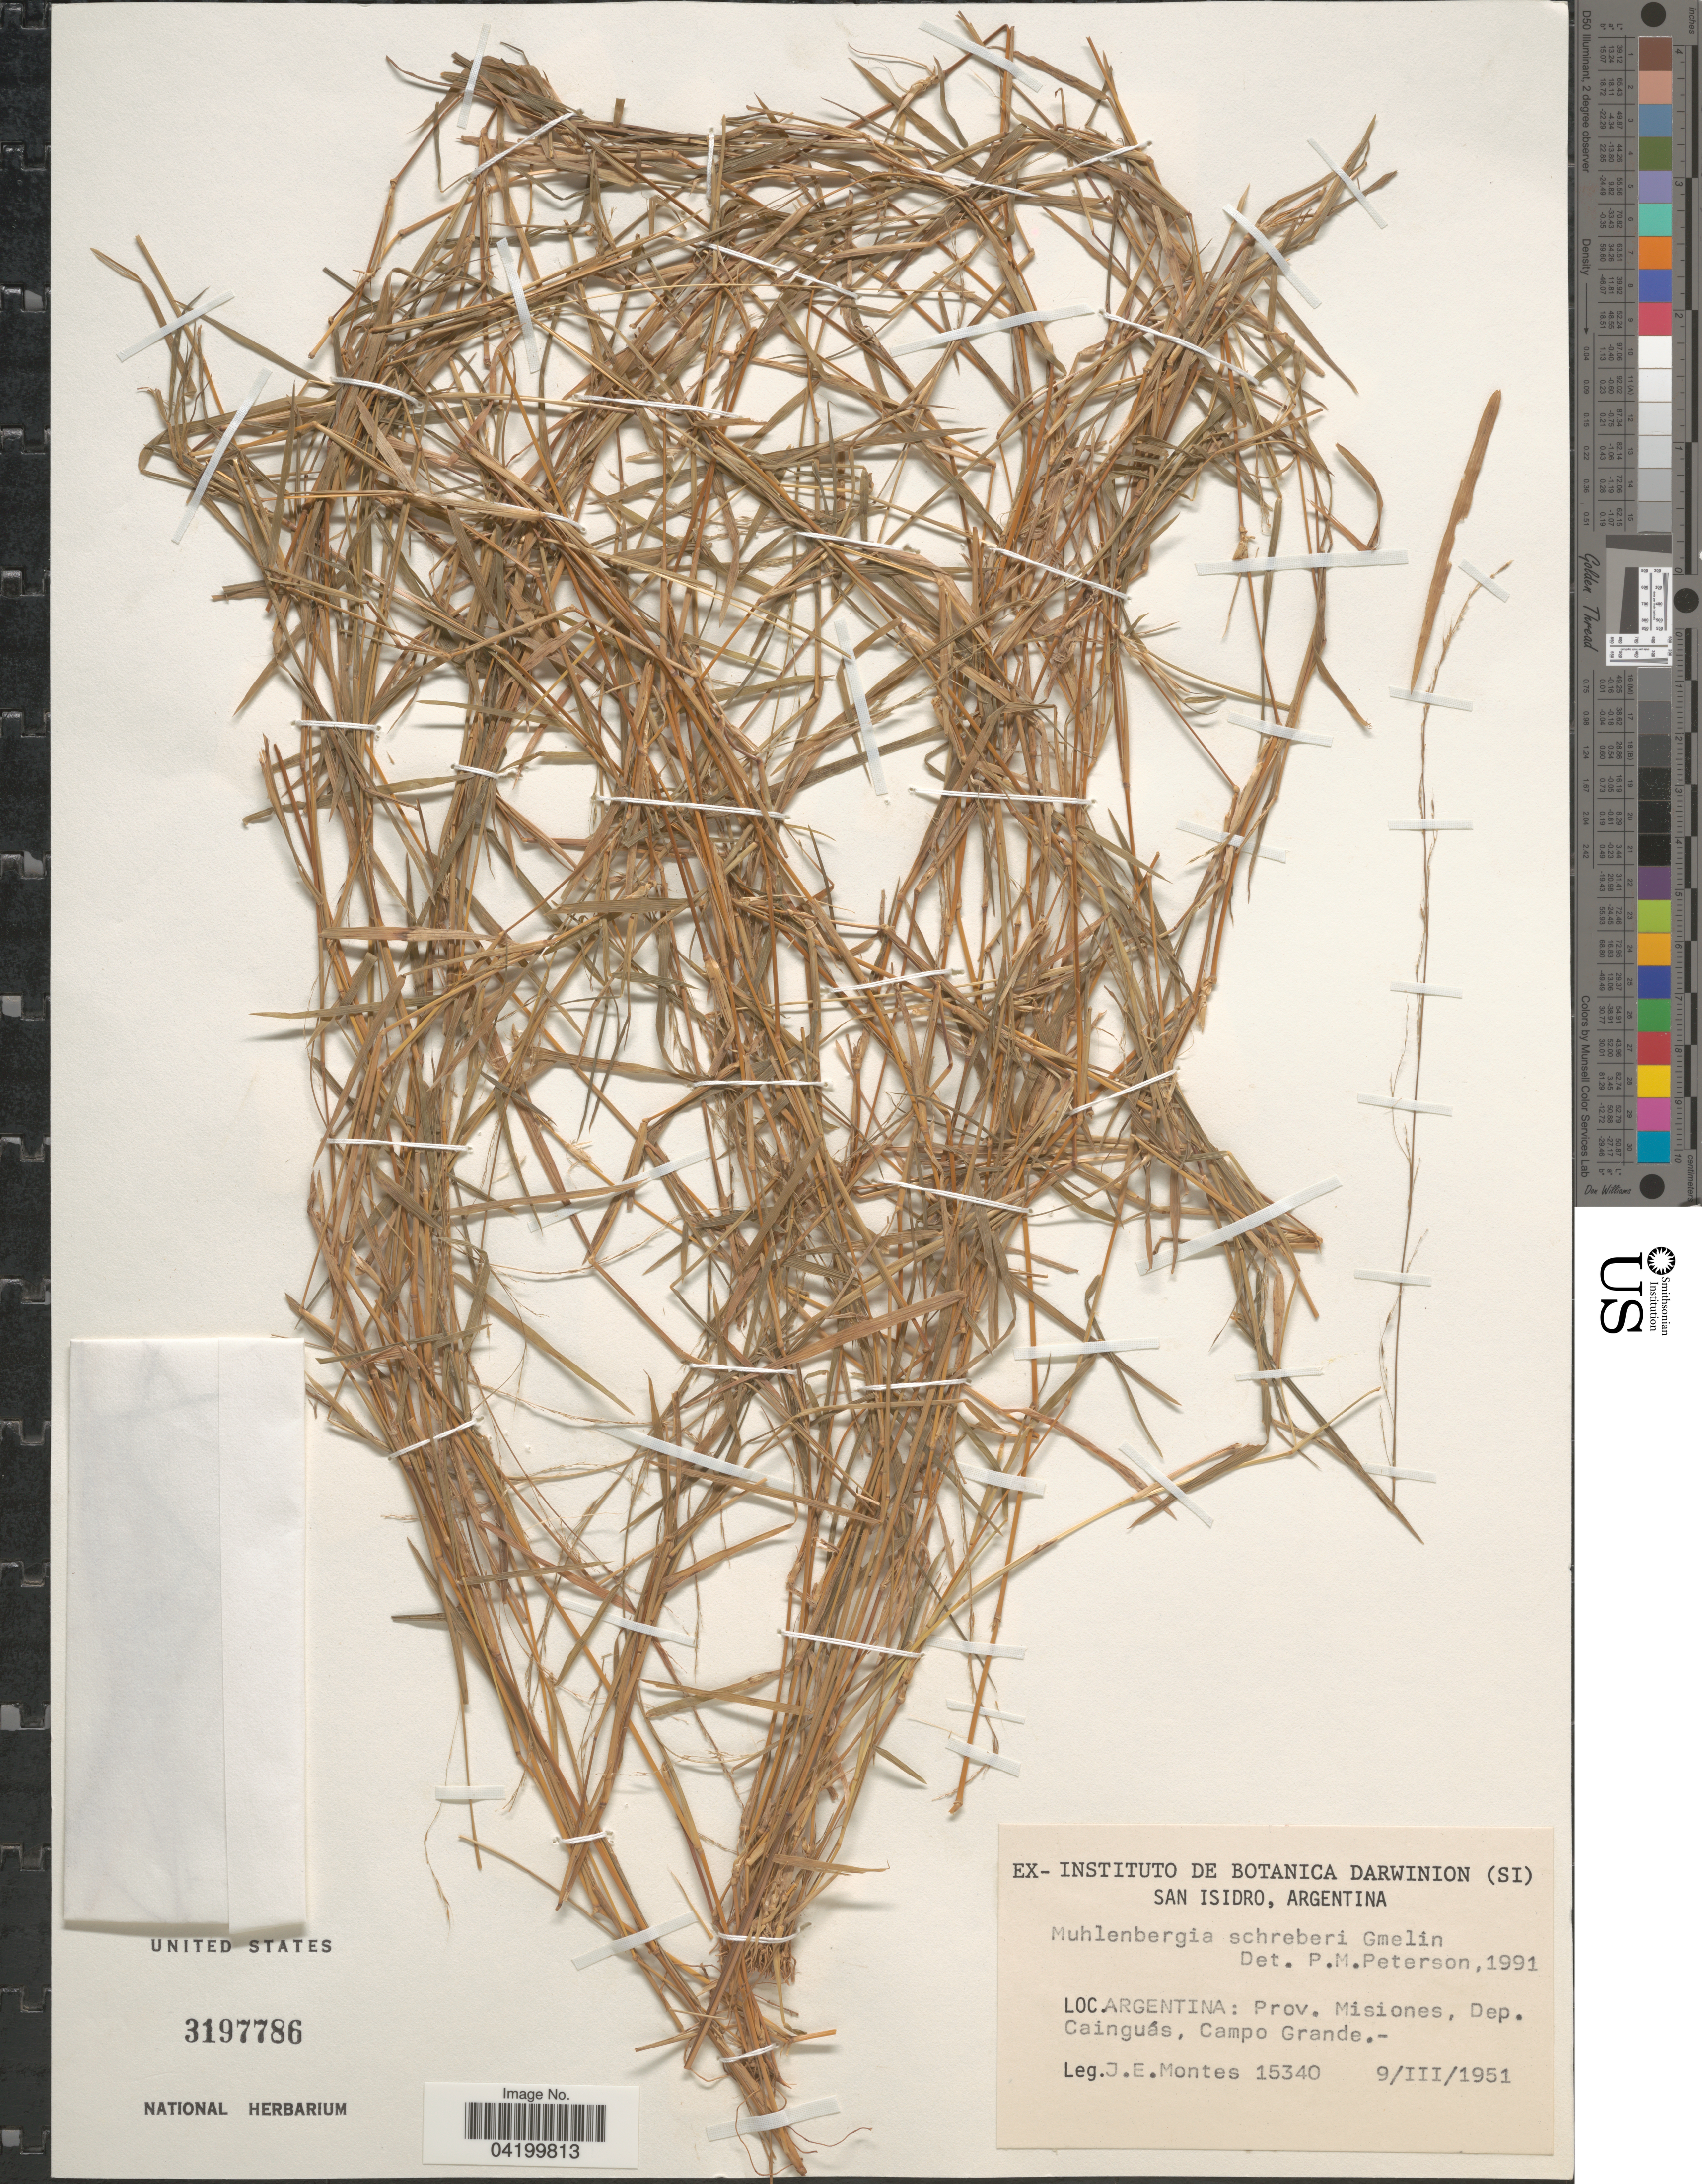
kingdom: Plantae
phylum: Tracheophyta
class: Liliopsida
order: Poales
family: Poaceae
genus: Muhlenbergia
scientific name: Muhlenbergia schreberi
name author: J.F. Gmel.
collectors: J. E. Montes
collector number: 15340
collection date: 1951-03-09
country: Argentina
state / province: Misiones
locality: Dep. Cainguás, Campo Grande.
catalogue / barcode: US 3197786